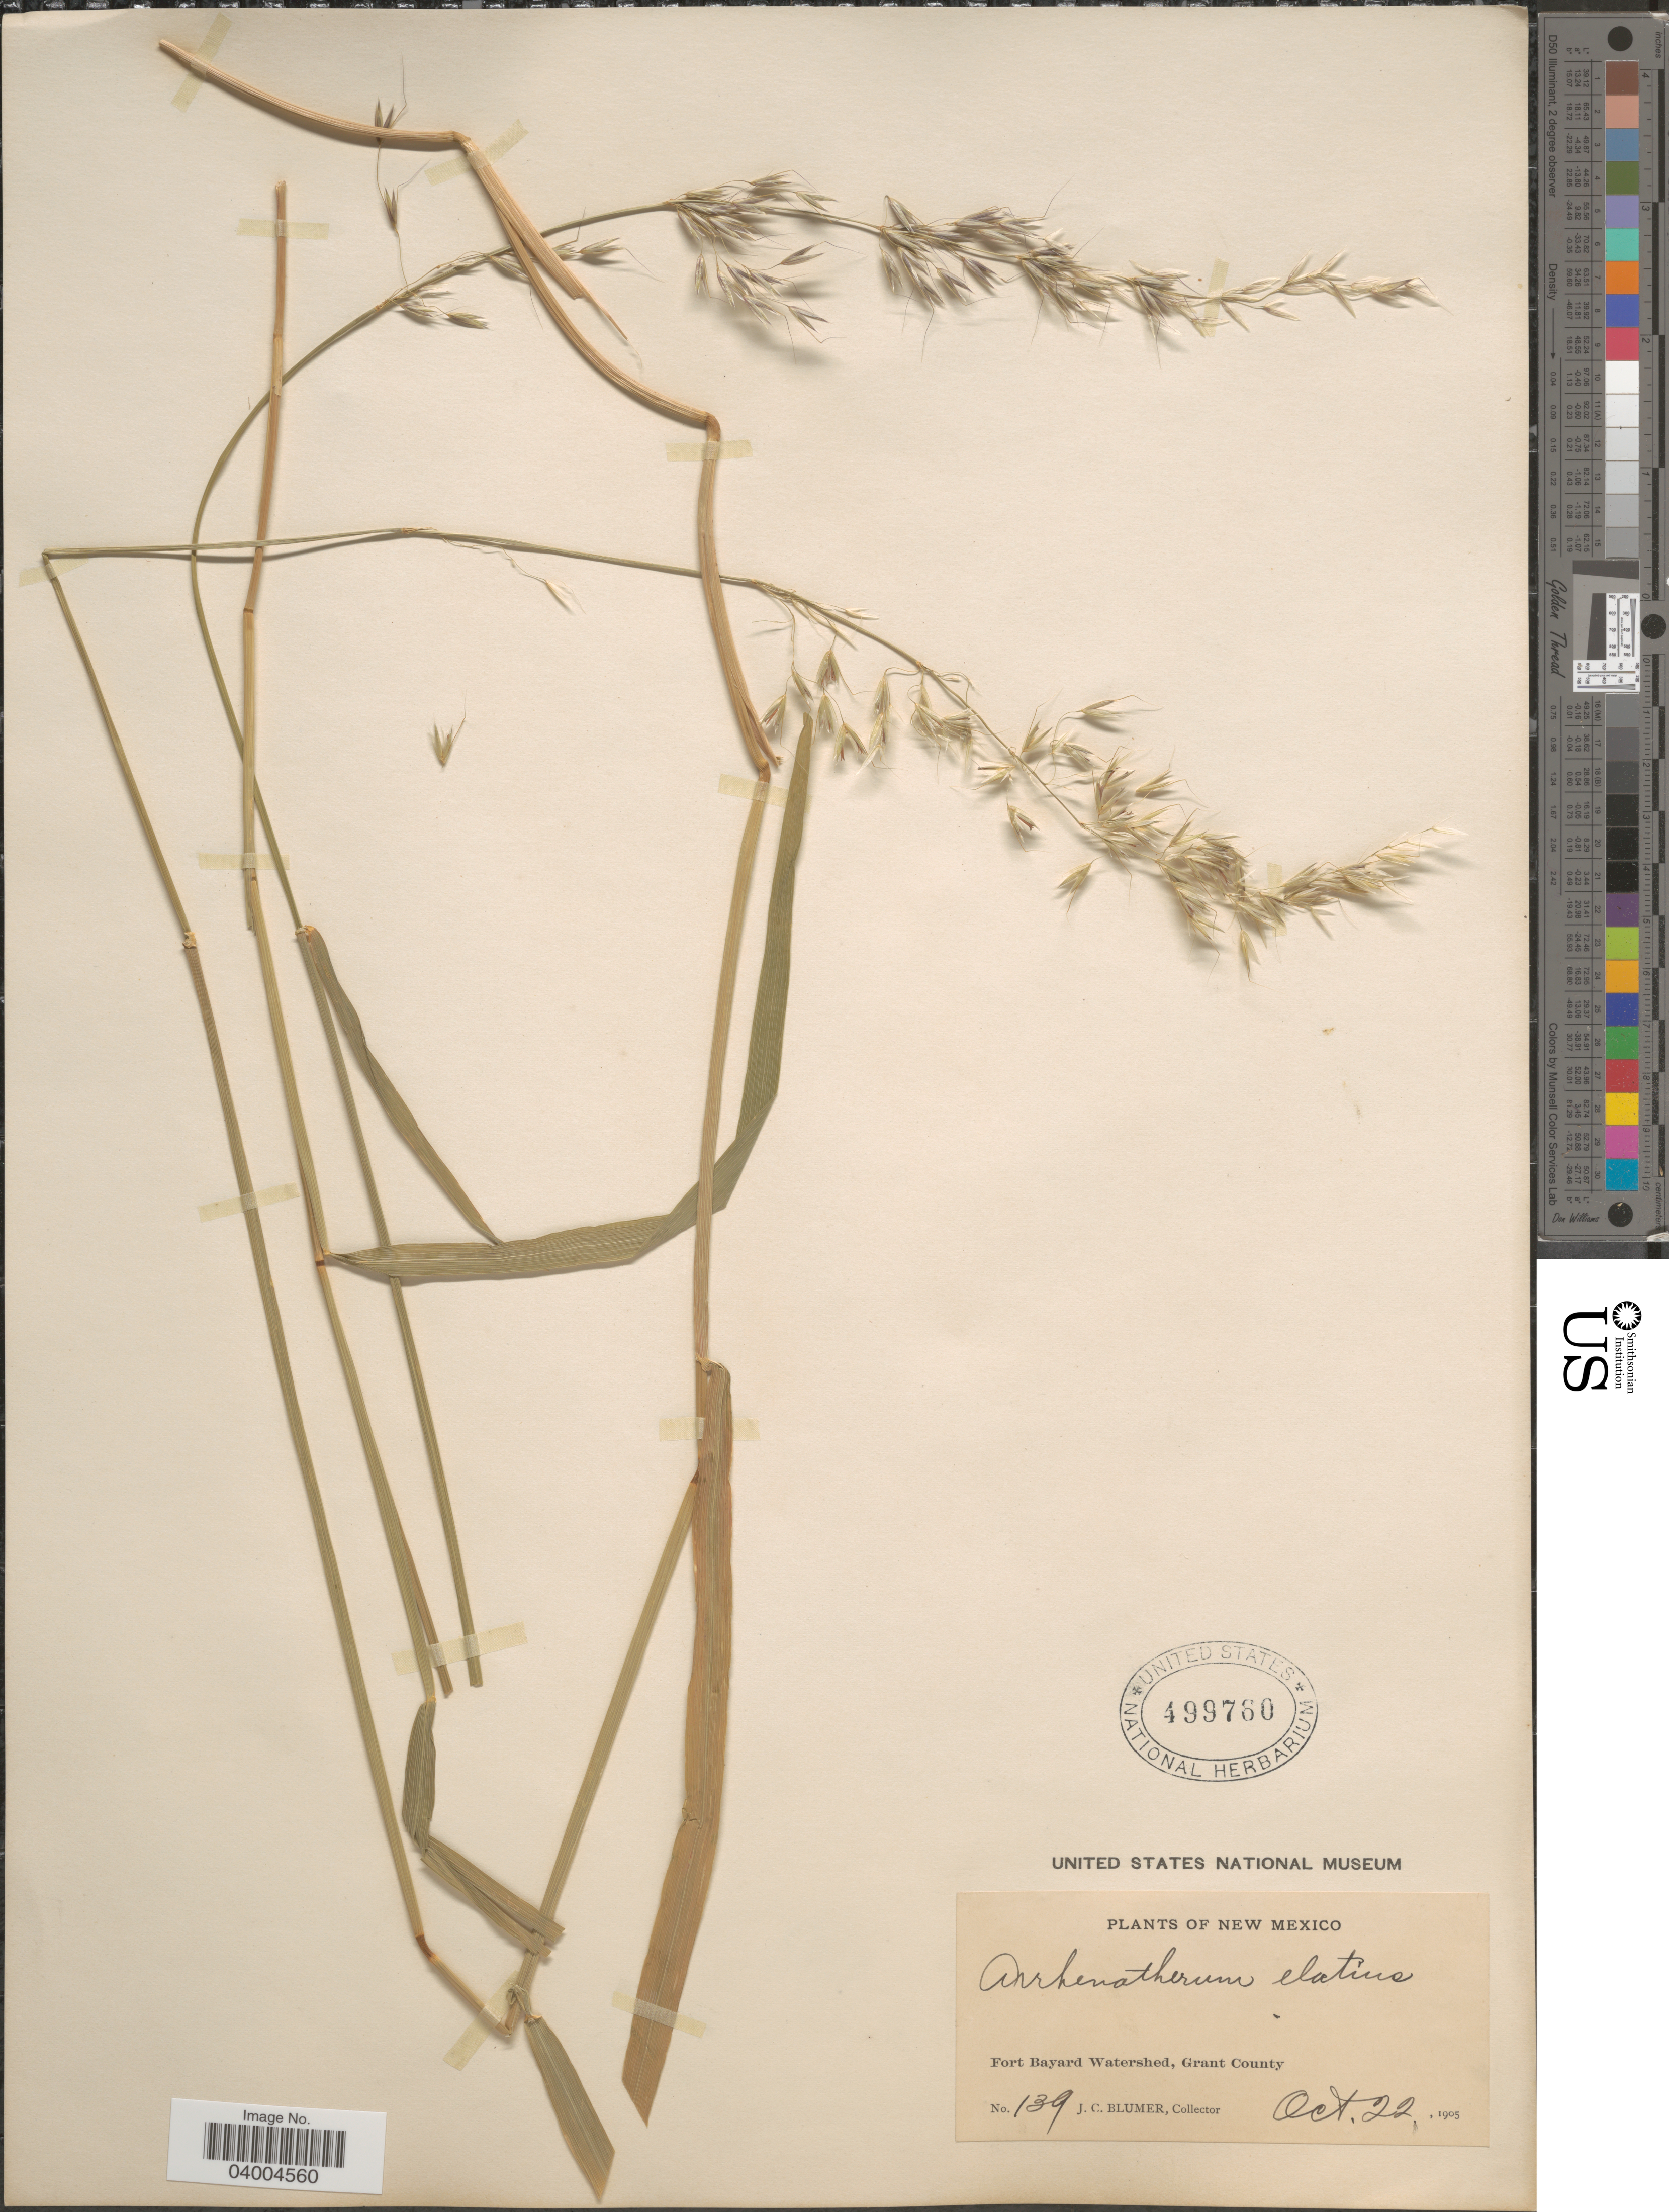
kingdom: Plantae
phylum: Tracheophyta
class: Liliopsida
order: Poales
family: Poaceae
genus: Arrhenatherum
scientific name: Arrhenatherum elatius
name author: (L.) J. Presl & C. Presl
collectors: J. C. Blumer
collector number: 139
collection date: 1905-10-22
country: United States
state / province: New Mexico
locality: Fort Bayard Watershed, Grant County.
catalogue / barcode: US 499760